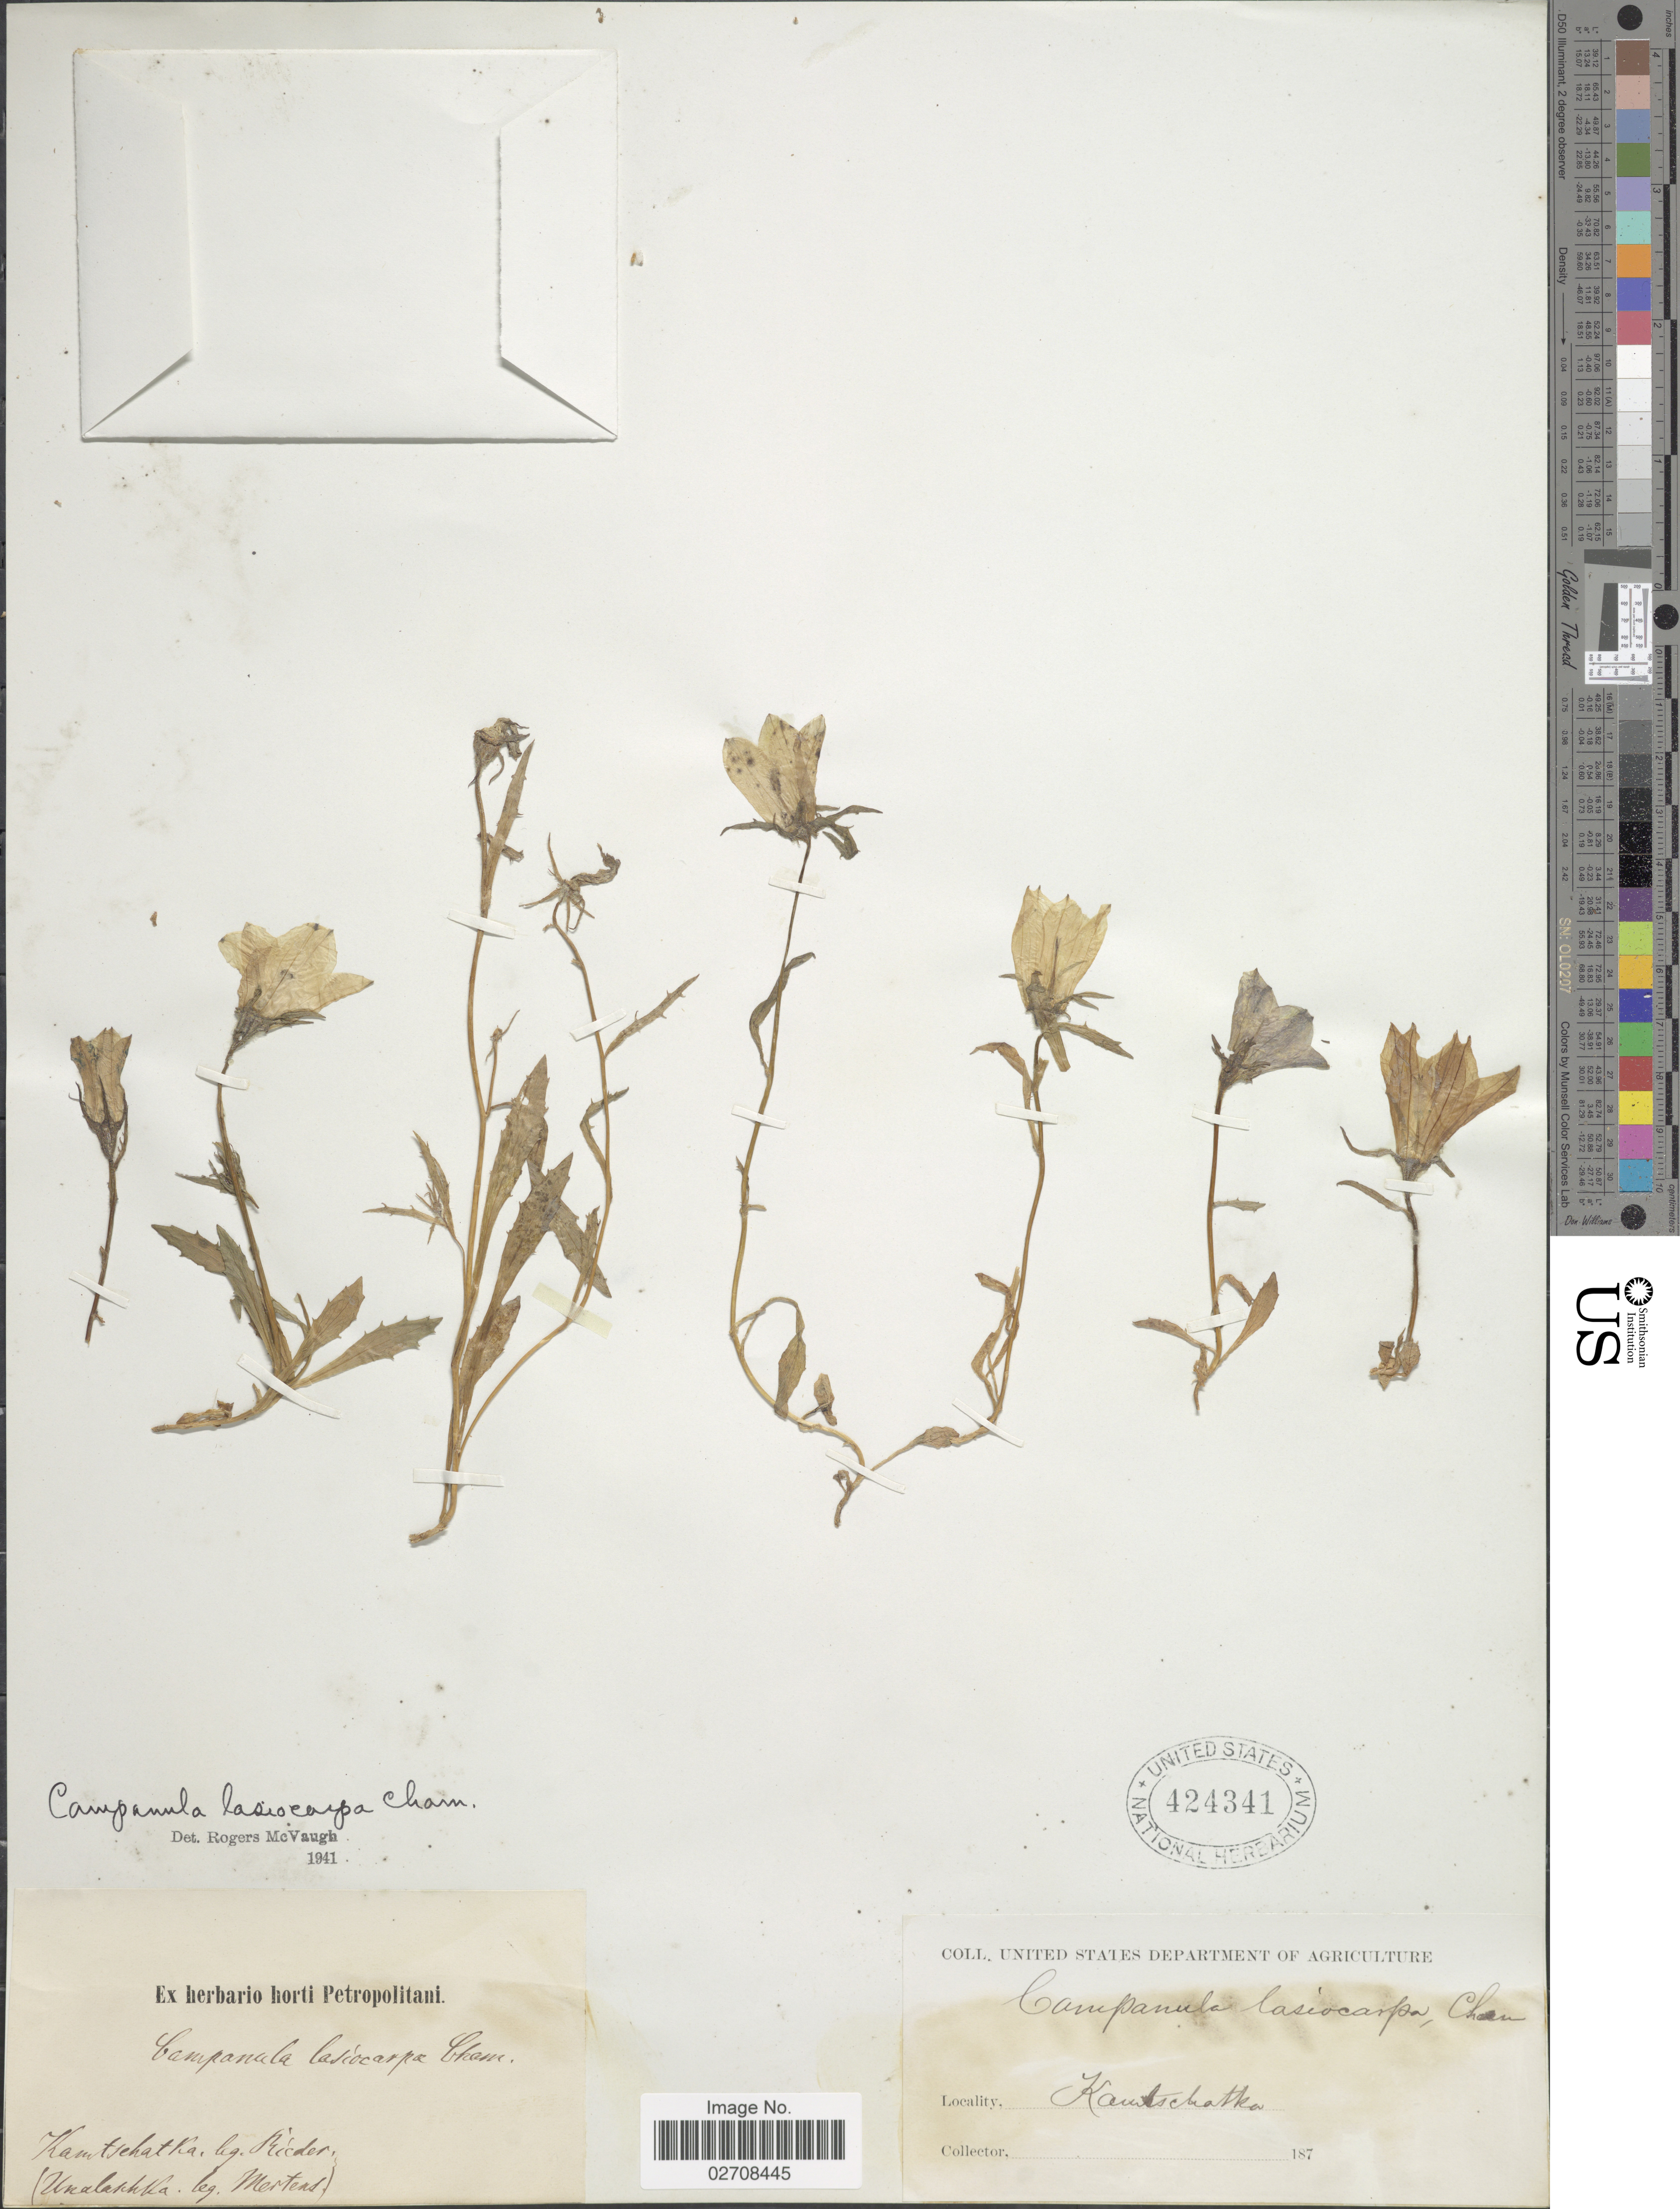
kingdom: Plantae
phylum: Tracheophyta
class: Magnoliopsida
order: Asterales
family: Campanulaceae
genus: Campanula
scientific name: Campanula lasiocarpa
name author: Cham.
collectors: Riedel, -- & -- Mertens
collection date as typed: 187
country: Russian Federation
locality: Kamtshatka. (Unalaschka).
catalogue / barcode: US 424341